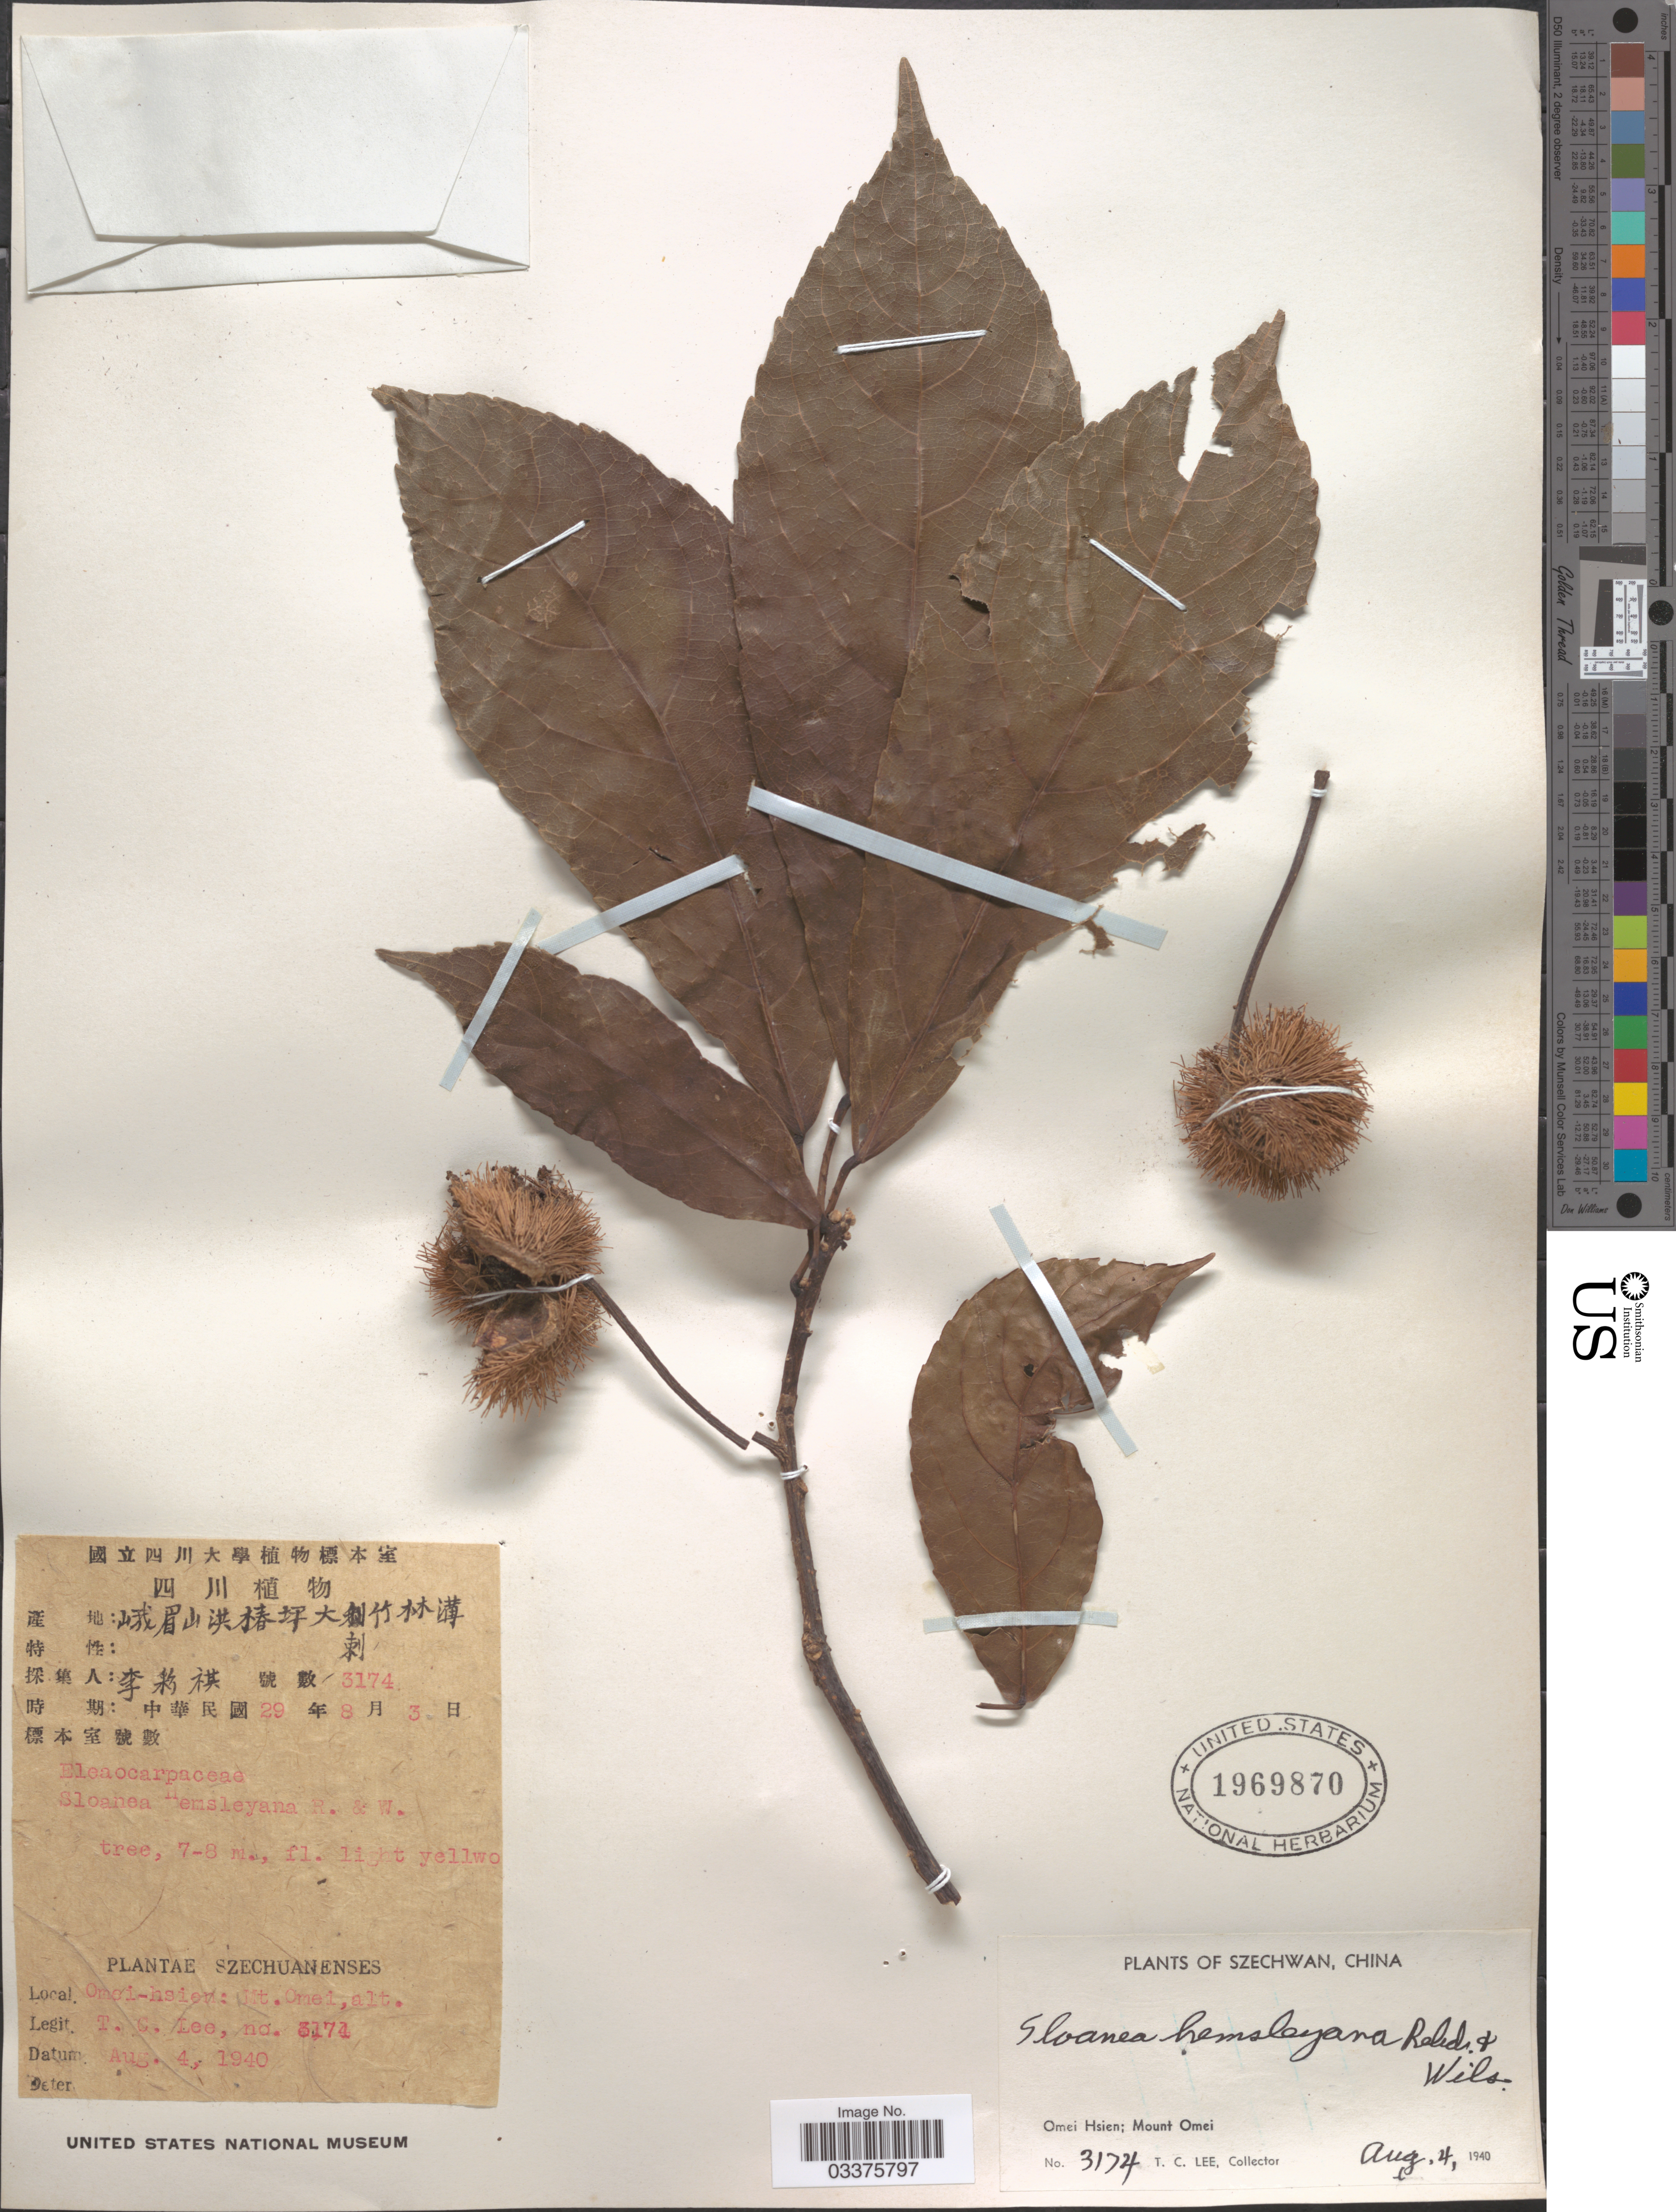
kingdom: Plantae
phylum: Tracheophyta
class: Magnoliopsida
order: Oxalidales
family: Elaeocarpaceae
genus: Sloanea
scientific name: Sloanea hemsleyana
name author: (Ito) Rehder & E.H. Wilson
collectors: T. Lee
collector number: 3174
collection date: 1940-08-04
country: China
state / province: Sichuan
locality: Szechwan. Omei Hsien; Mount Omei.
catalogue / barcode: US 1969870